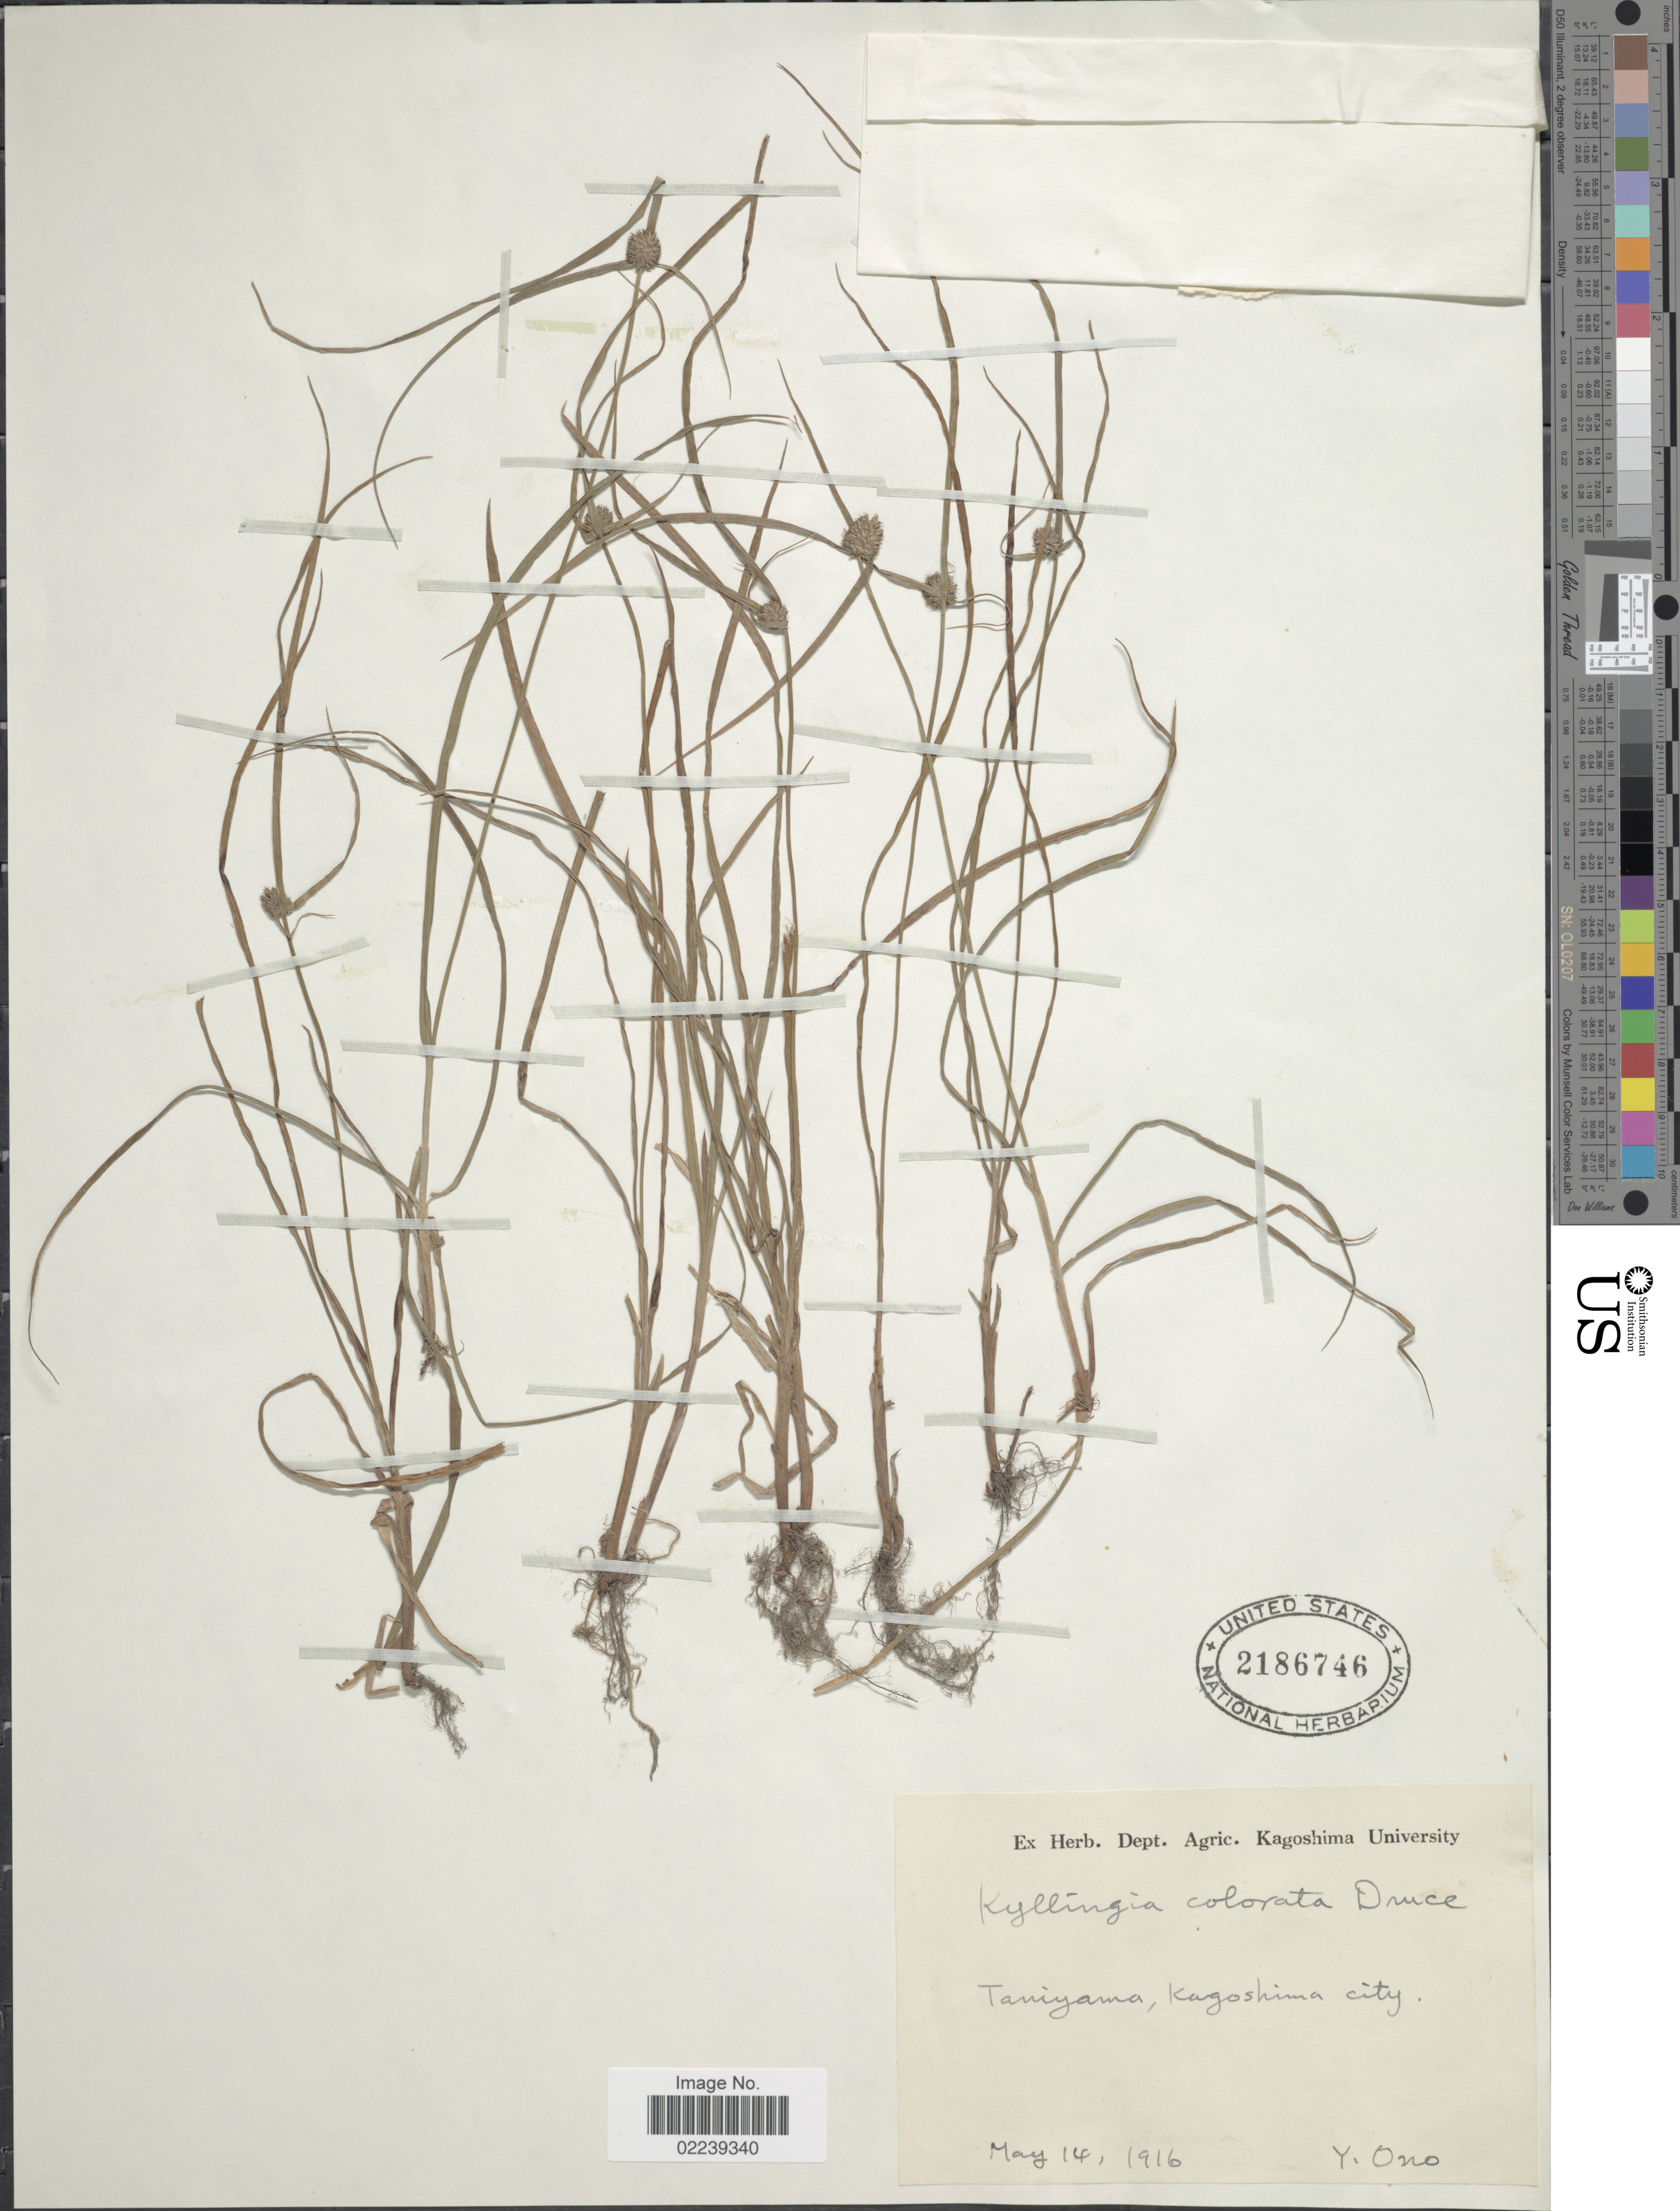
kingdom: Plantae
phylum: Tracheophyta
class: Liliopsida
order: Poales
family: Cyperaceae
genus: Cyperus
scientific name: Cyperus brevifolioides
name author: Thieret & Delahouss.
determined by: Strong, M. T., (US), Smithsonian Institution - National Museum of Natural History (UNITED STATES)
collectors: Y. Ono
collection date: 1916-05-14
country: Japan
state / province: Kagosima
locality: Taniyama, Kagoshima city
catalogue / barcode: US 2186746